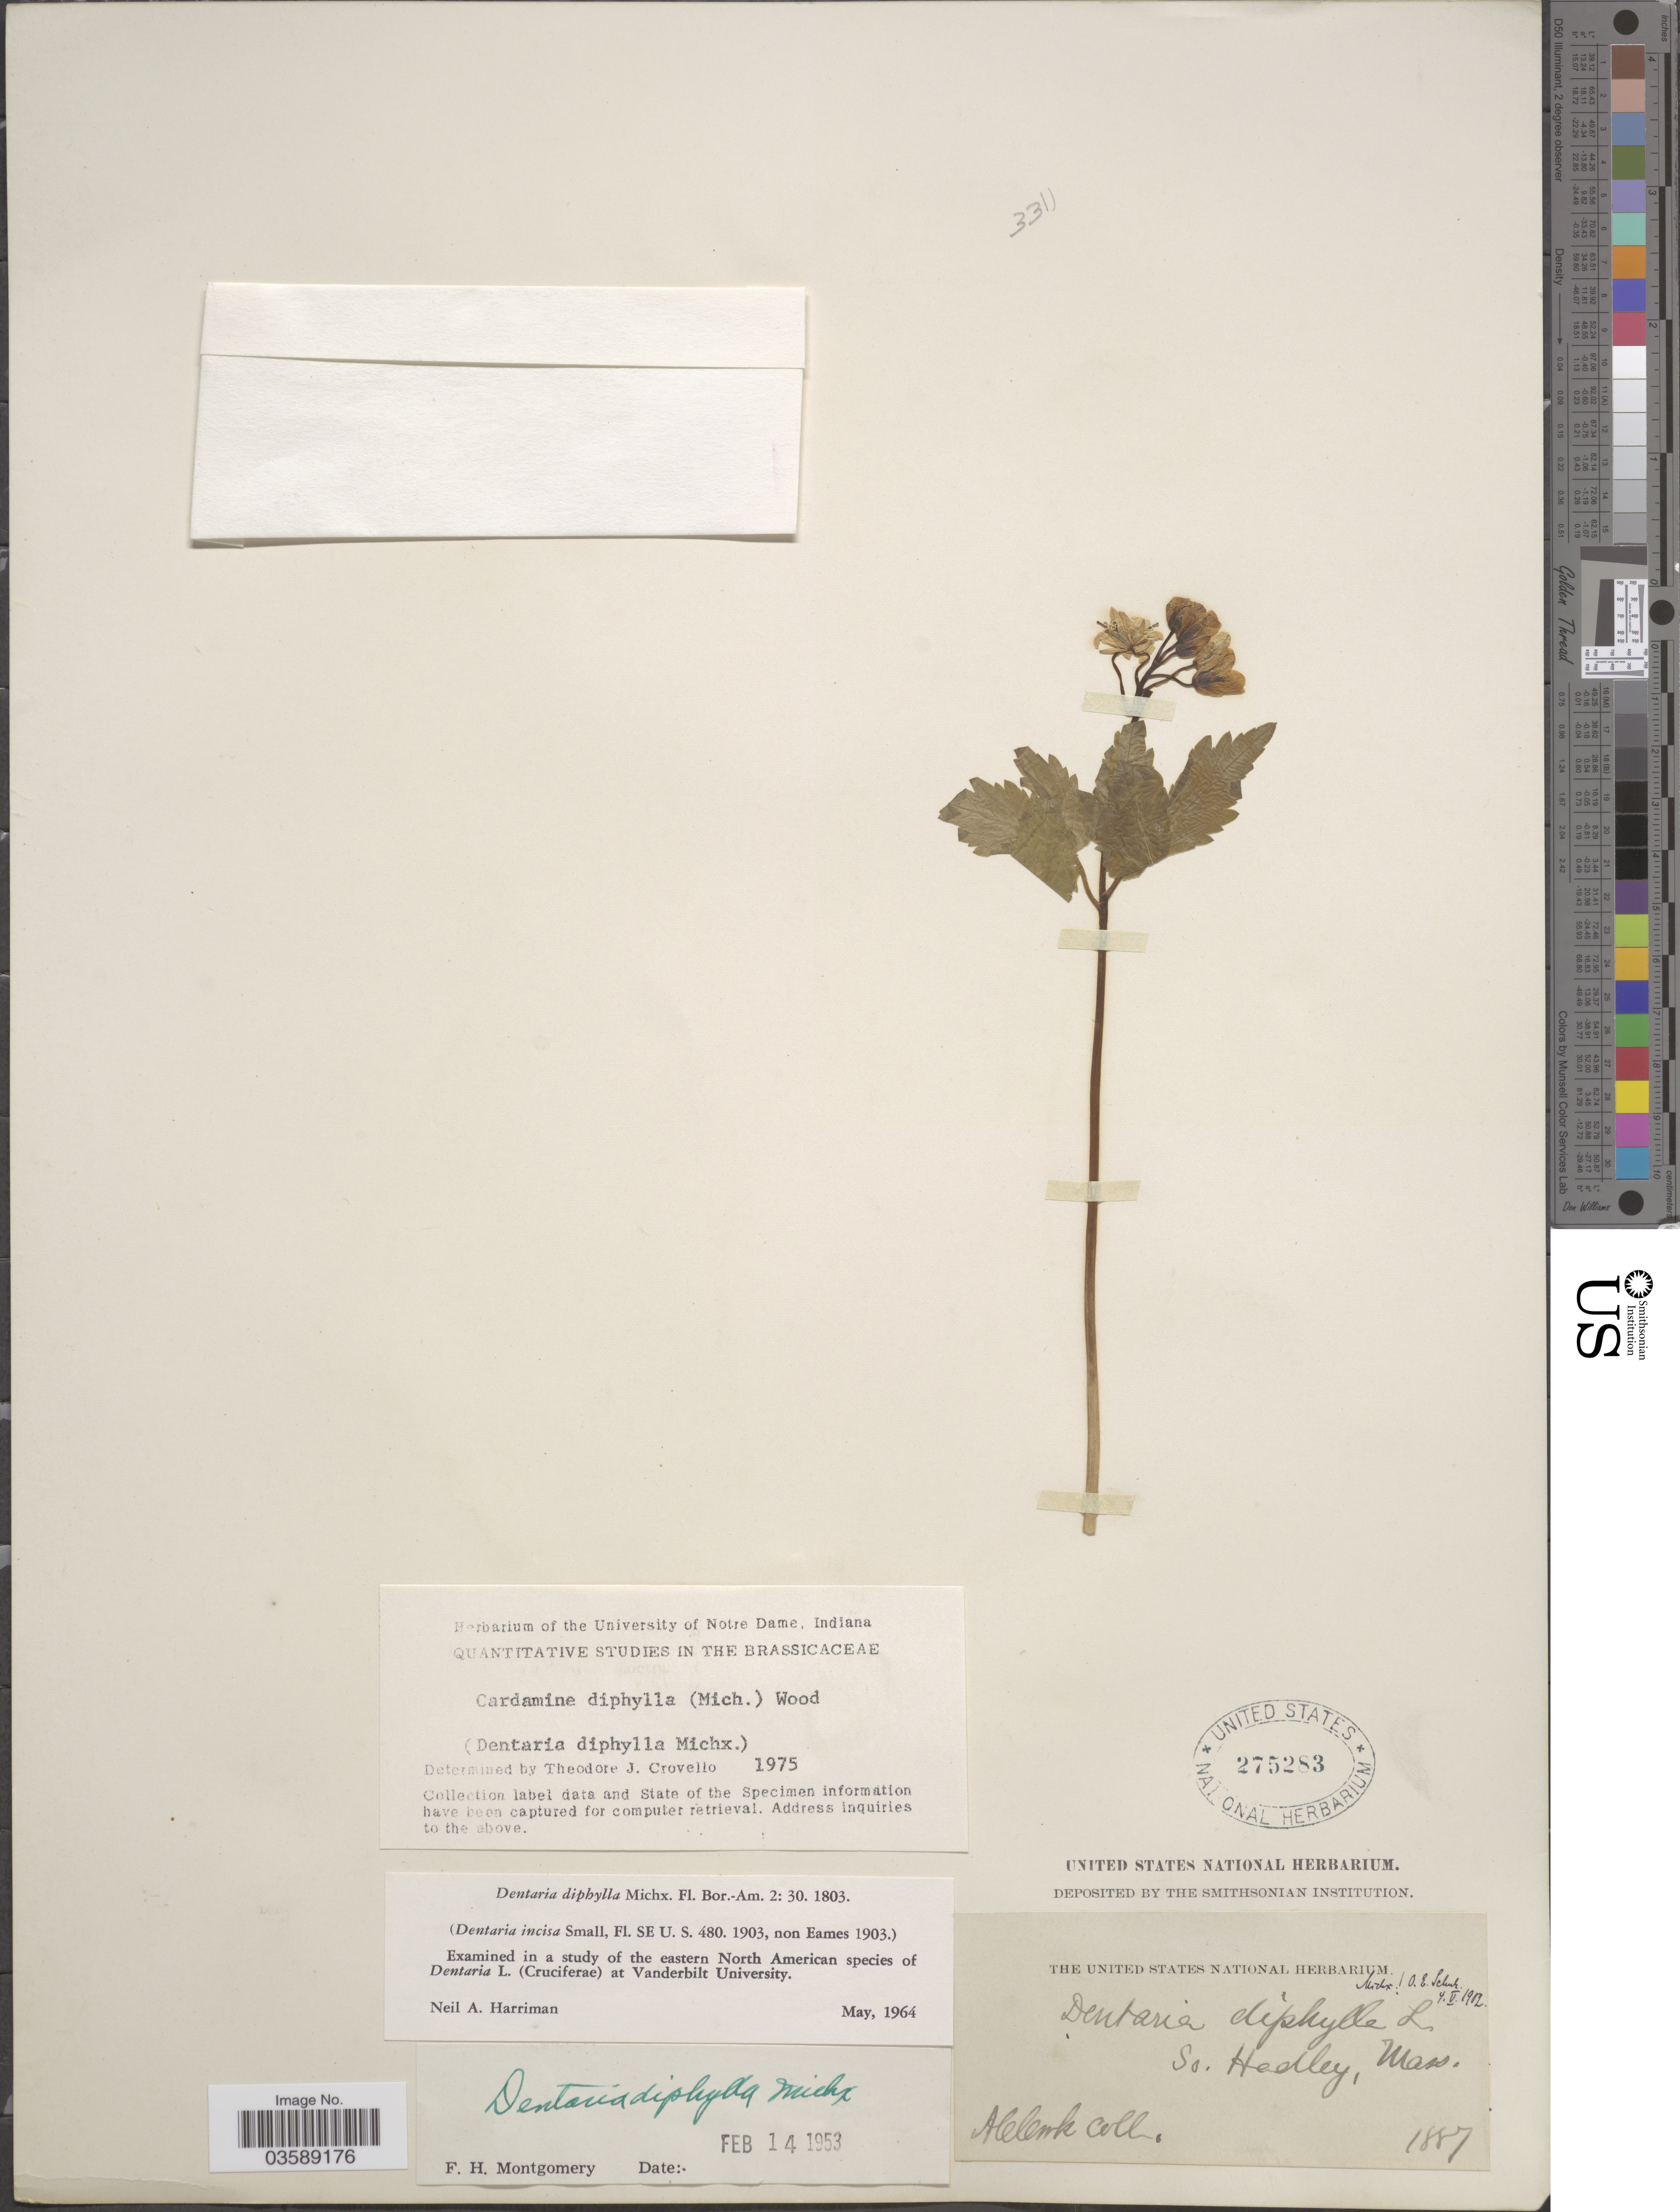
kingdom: Plantae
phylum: Tracheophyta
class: Magnoliopsida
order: Brassicales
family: Brassicaceae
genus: Cardamine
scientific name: Cardamine diphylla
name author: (Michx.) Alph. Wood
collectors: A. Cook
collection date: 1887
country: United States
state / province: Massachusetts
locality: So. Hadley.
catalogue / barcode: US 275283